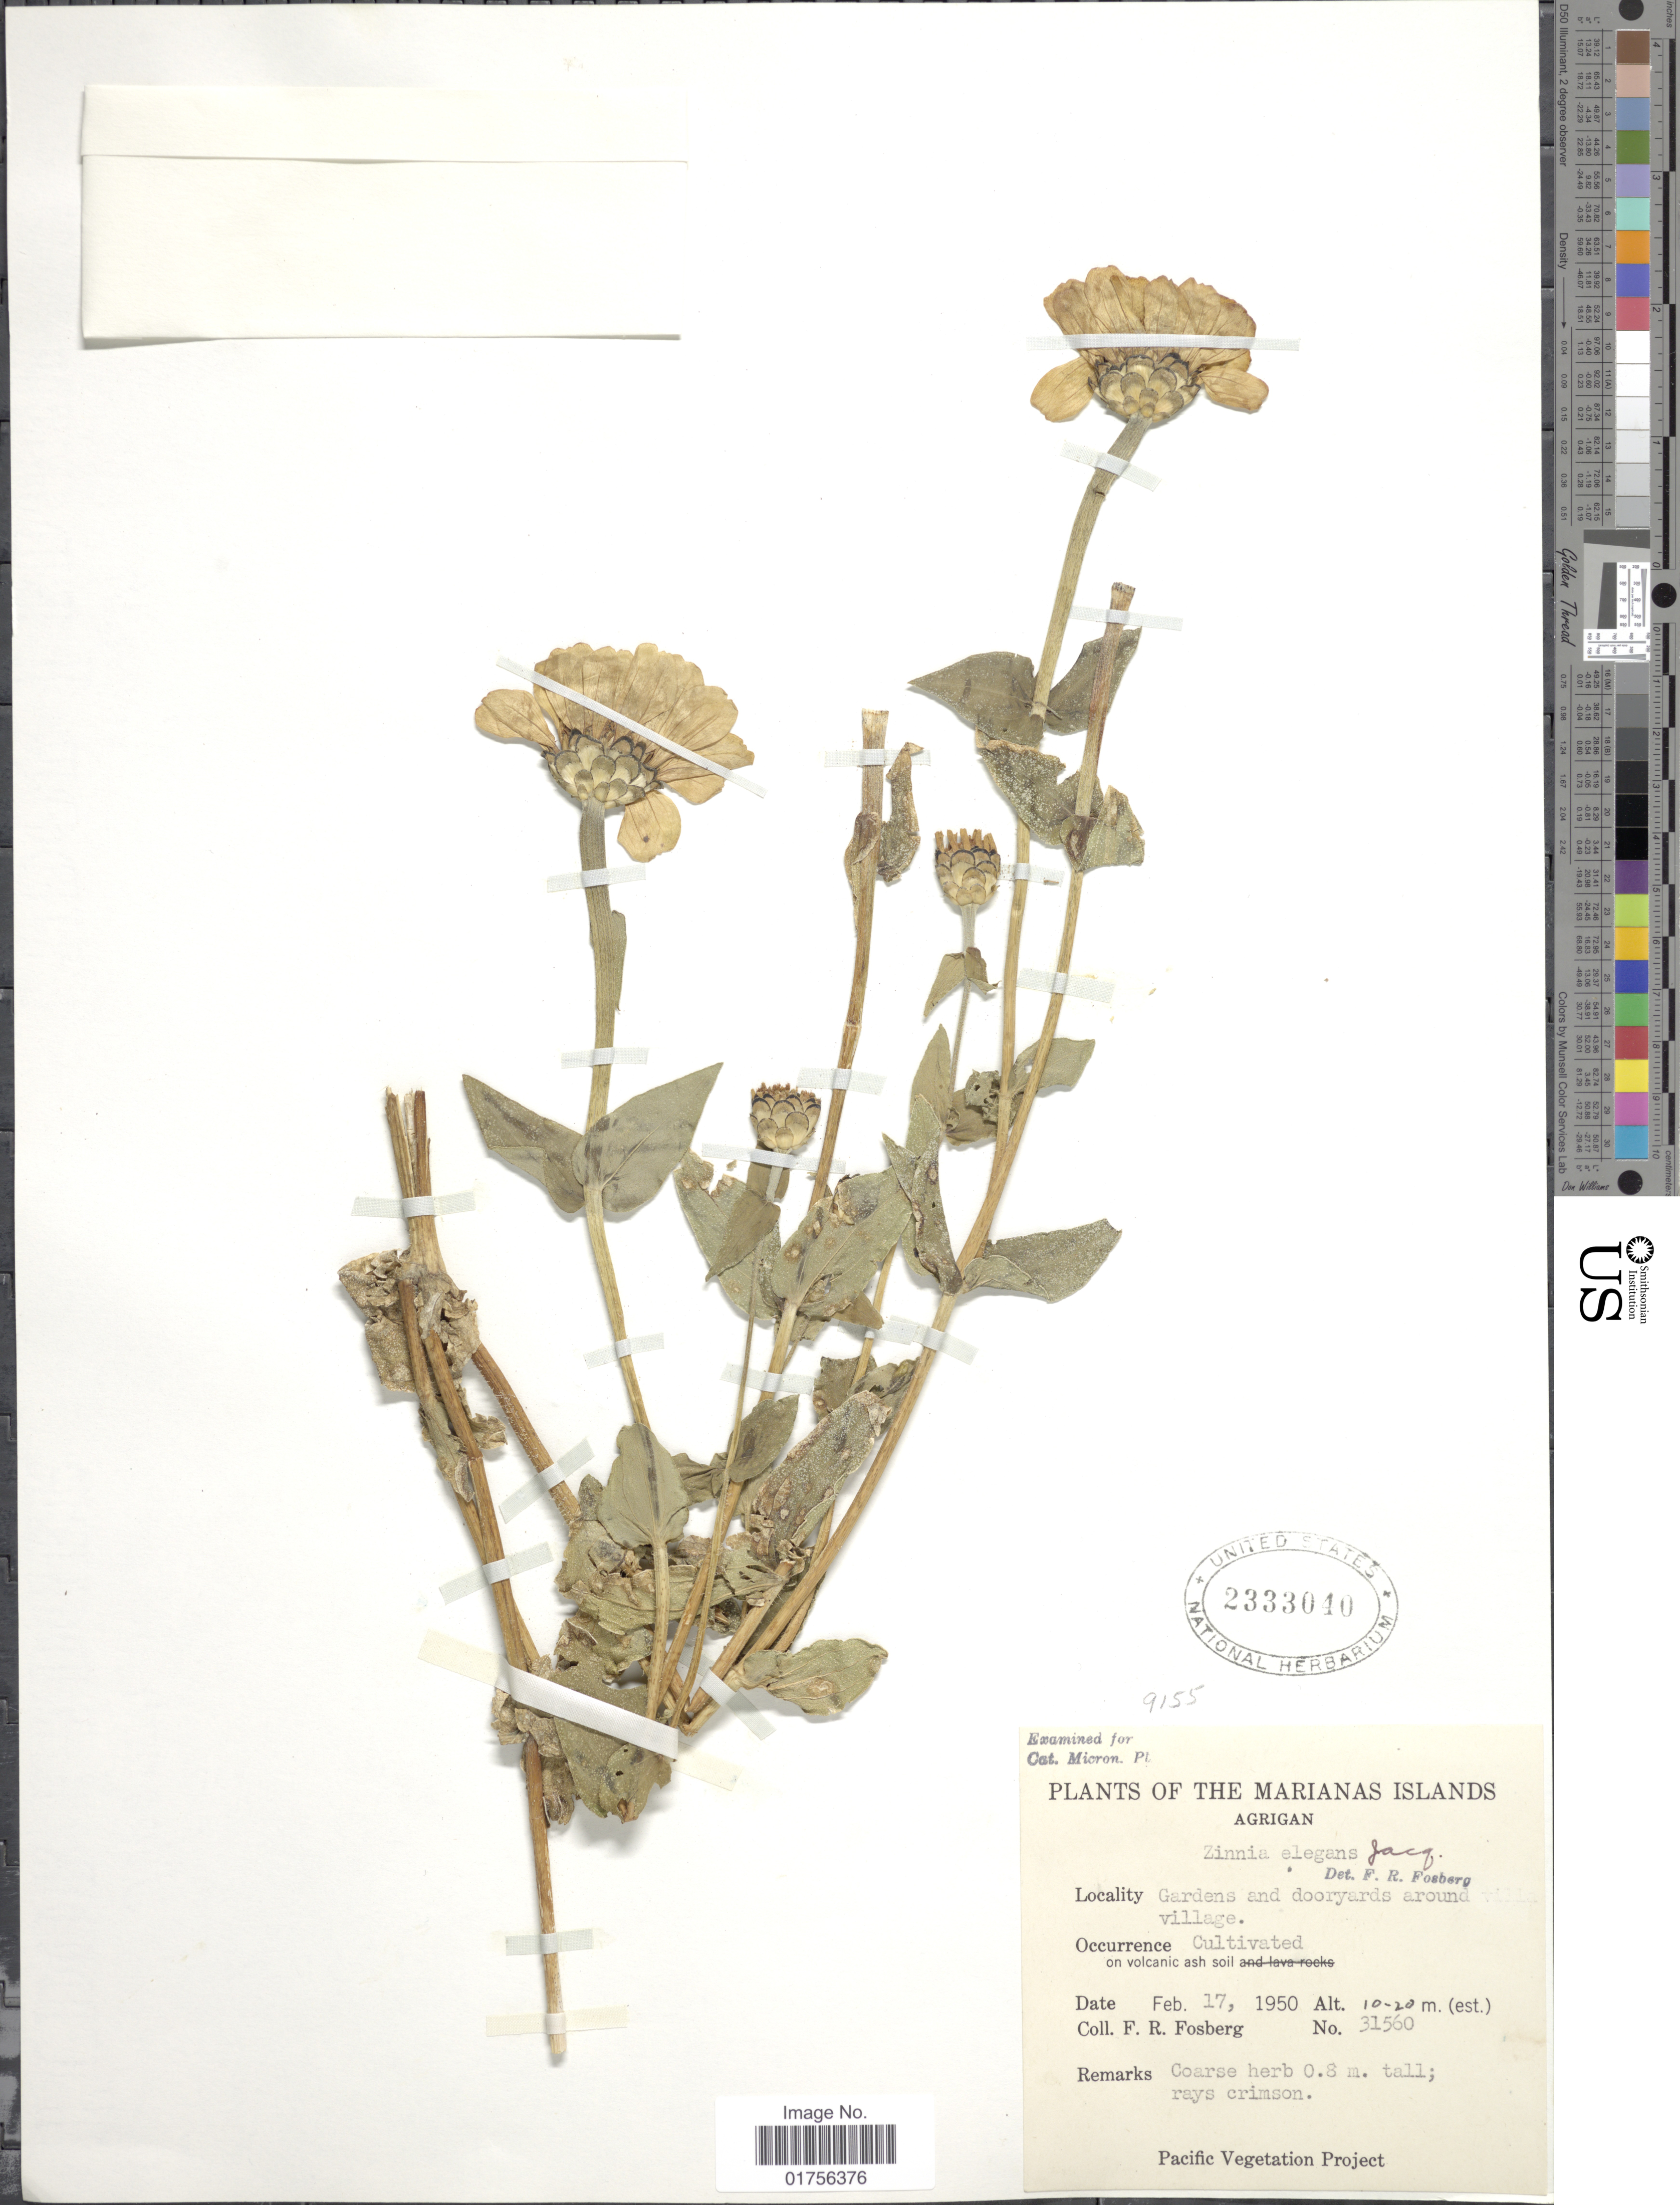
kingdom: Plantae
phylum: Tracheophyta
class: Magnoliopsida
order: Asterales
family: Asteraceae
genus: Zinnia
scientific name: Zinnia elegans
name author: Jacq.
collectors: F. R. Fosberg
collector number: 31560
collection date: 1950-02-17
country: Northern Mariana Islands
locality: The Marianas Islands, Agrigan, Gardens; and dooryards around village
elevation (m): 10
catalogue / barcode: US 2333010